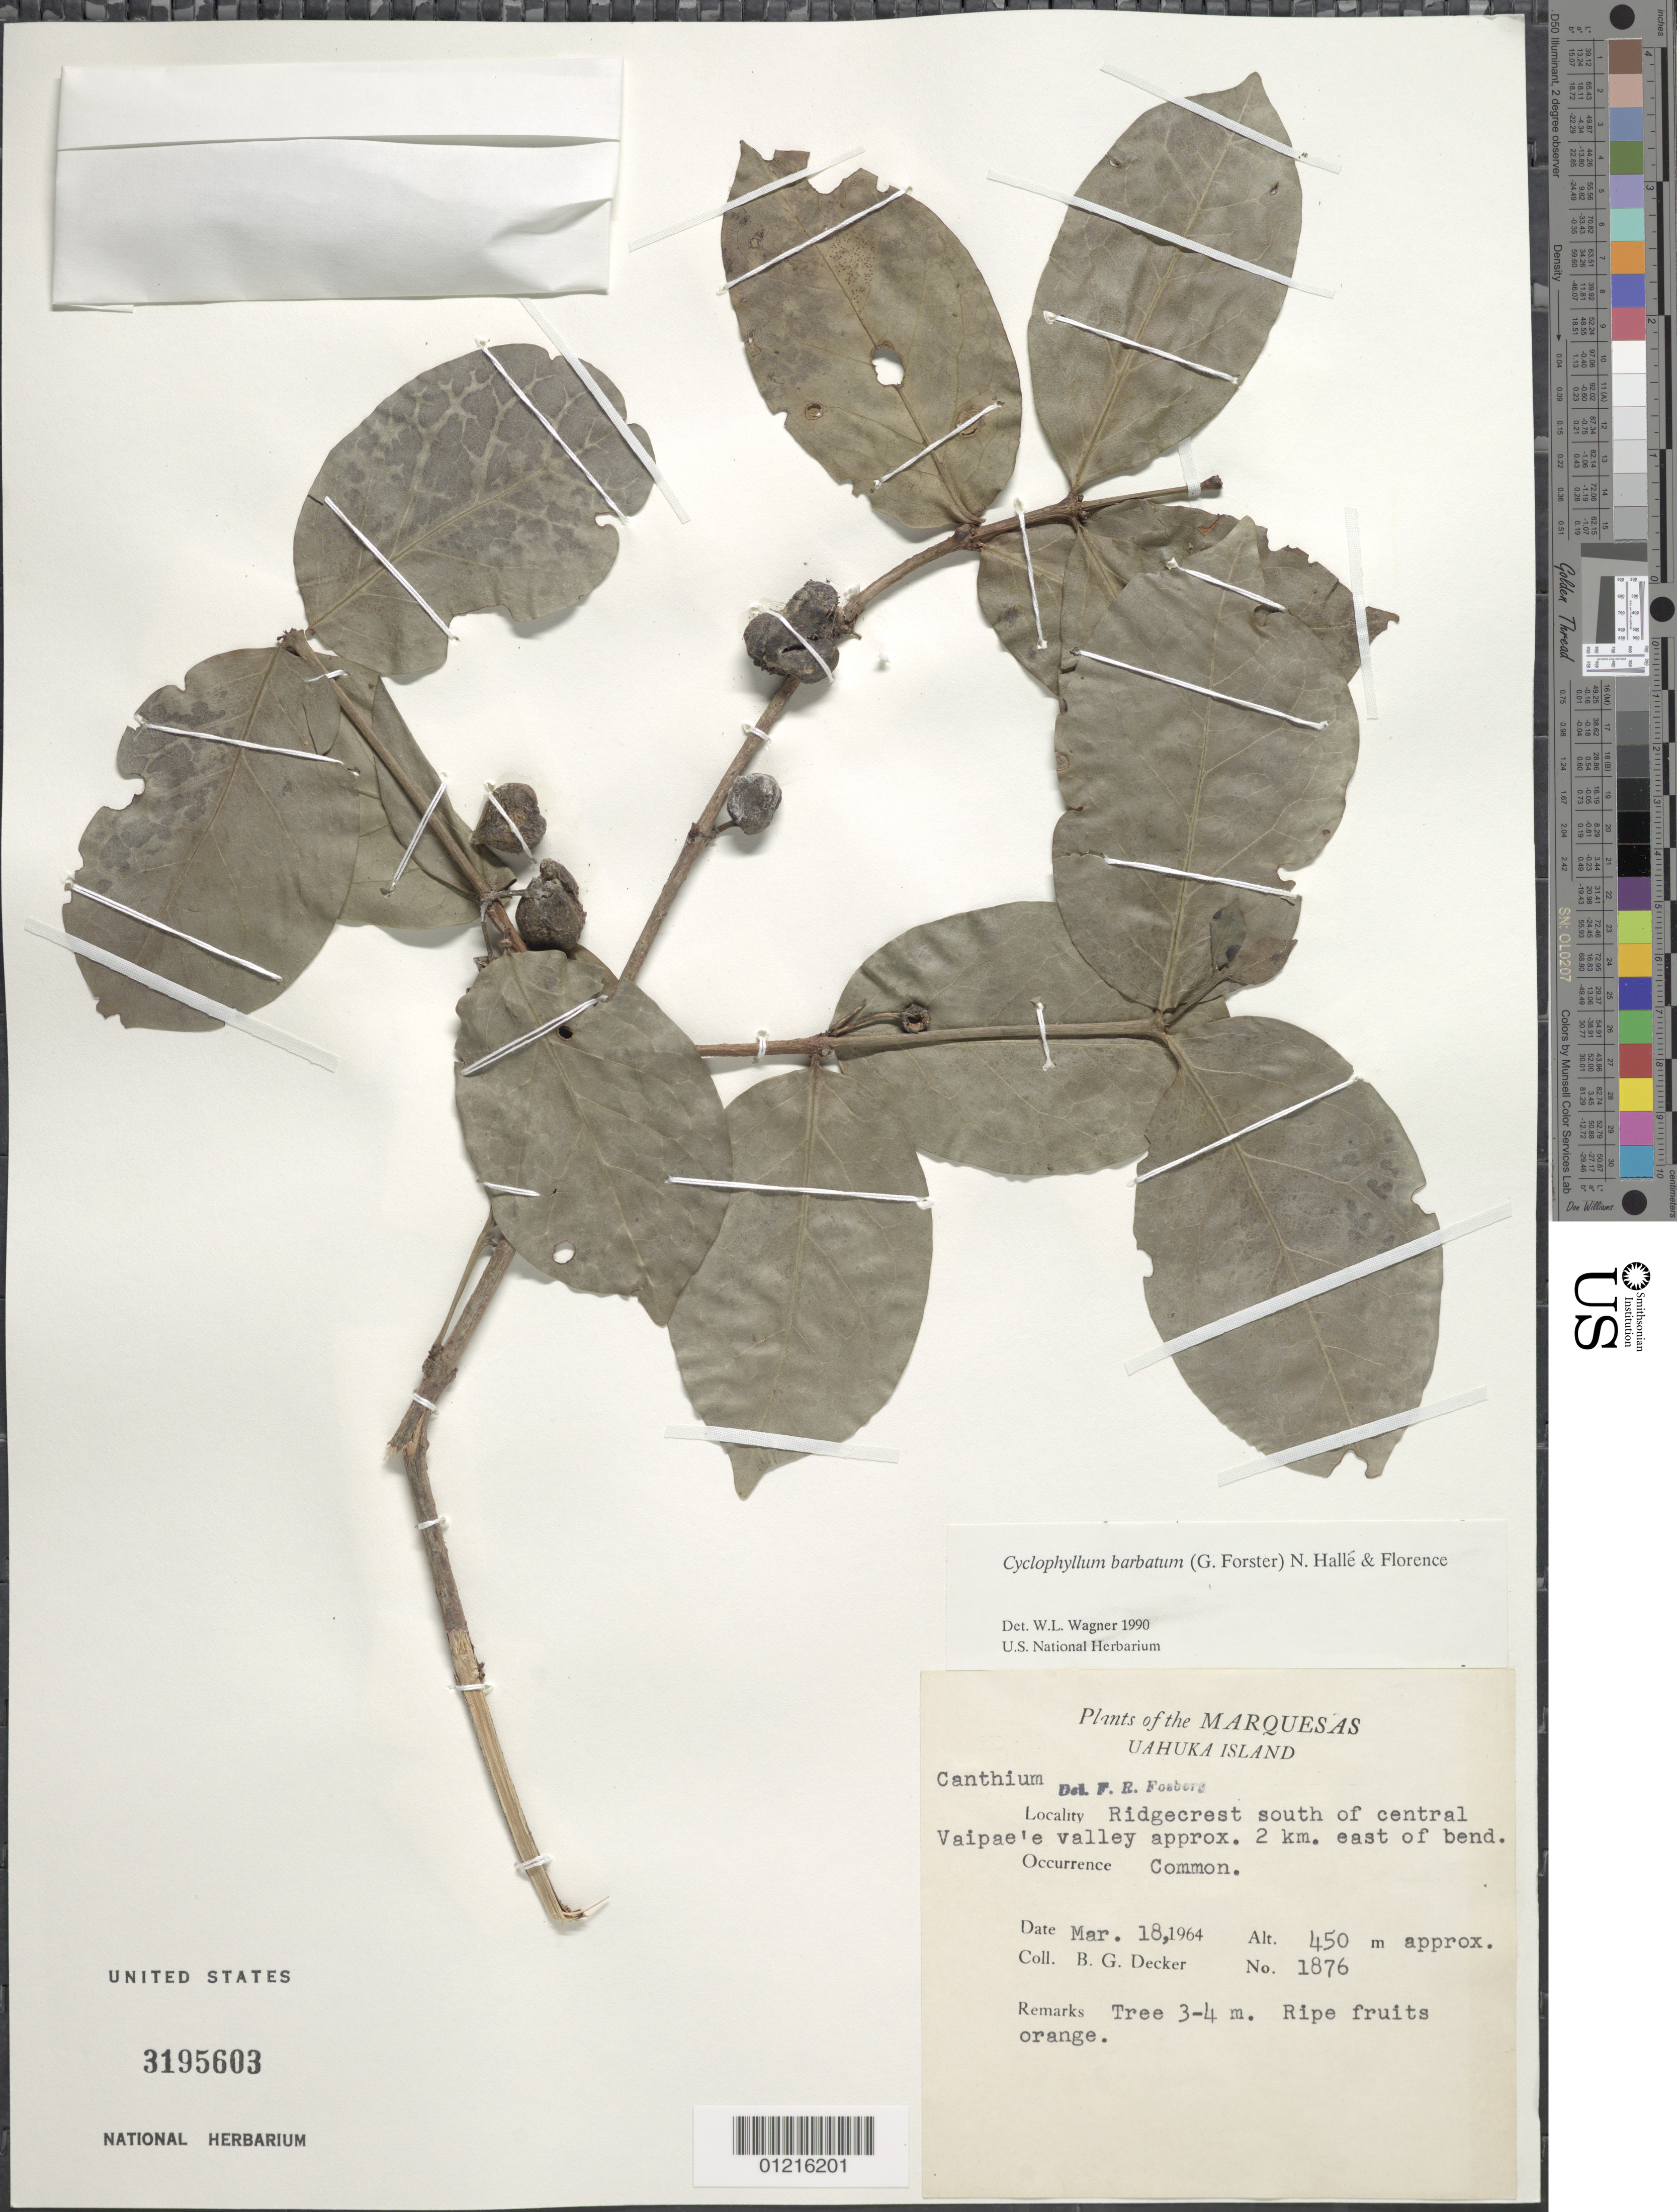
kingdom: Plantae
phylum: Tracheophyta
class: Magnoliopsida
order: Gentianales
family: Rubiaceae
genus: Cyclophyllum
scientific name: Cyclophyllum barbatum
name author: (G. Forst.) N. Hallé & J. Florence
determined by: Wagner, W. L., (BOT), Smithsonian Institution - National Museum of Natural History (UNITED STATES)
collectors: B. G. Decker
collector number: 1876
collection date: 1964-03-18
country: French Polynesia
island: Ua Huka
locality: ridgecrest S of central Vaipae'e Valley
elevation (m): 450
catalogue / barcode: US 3195603